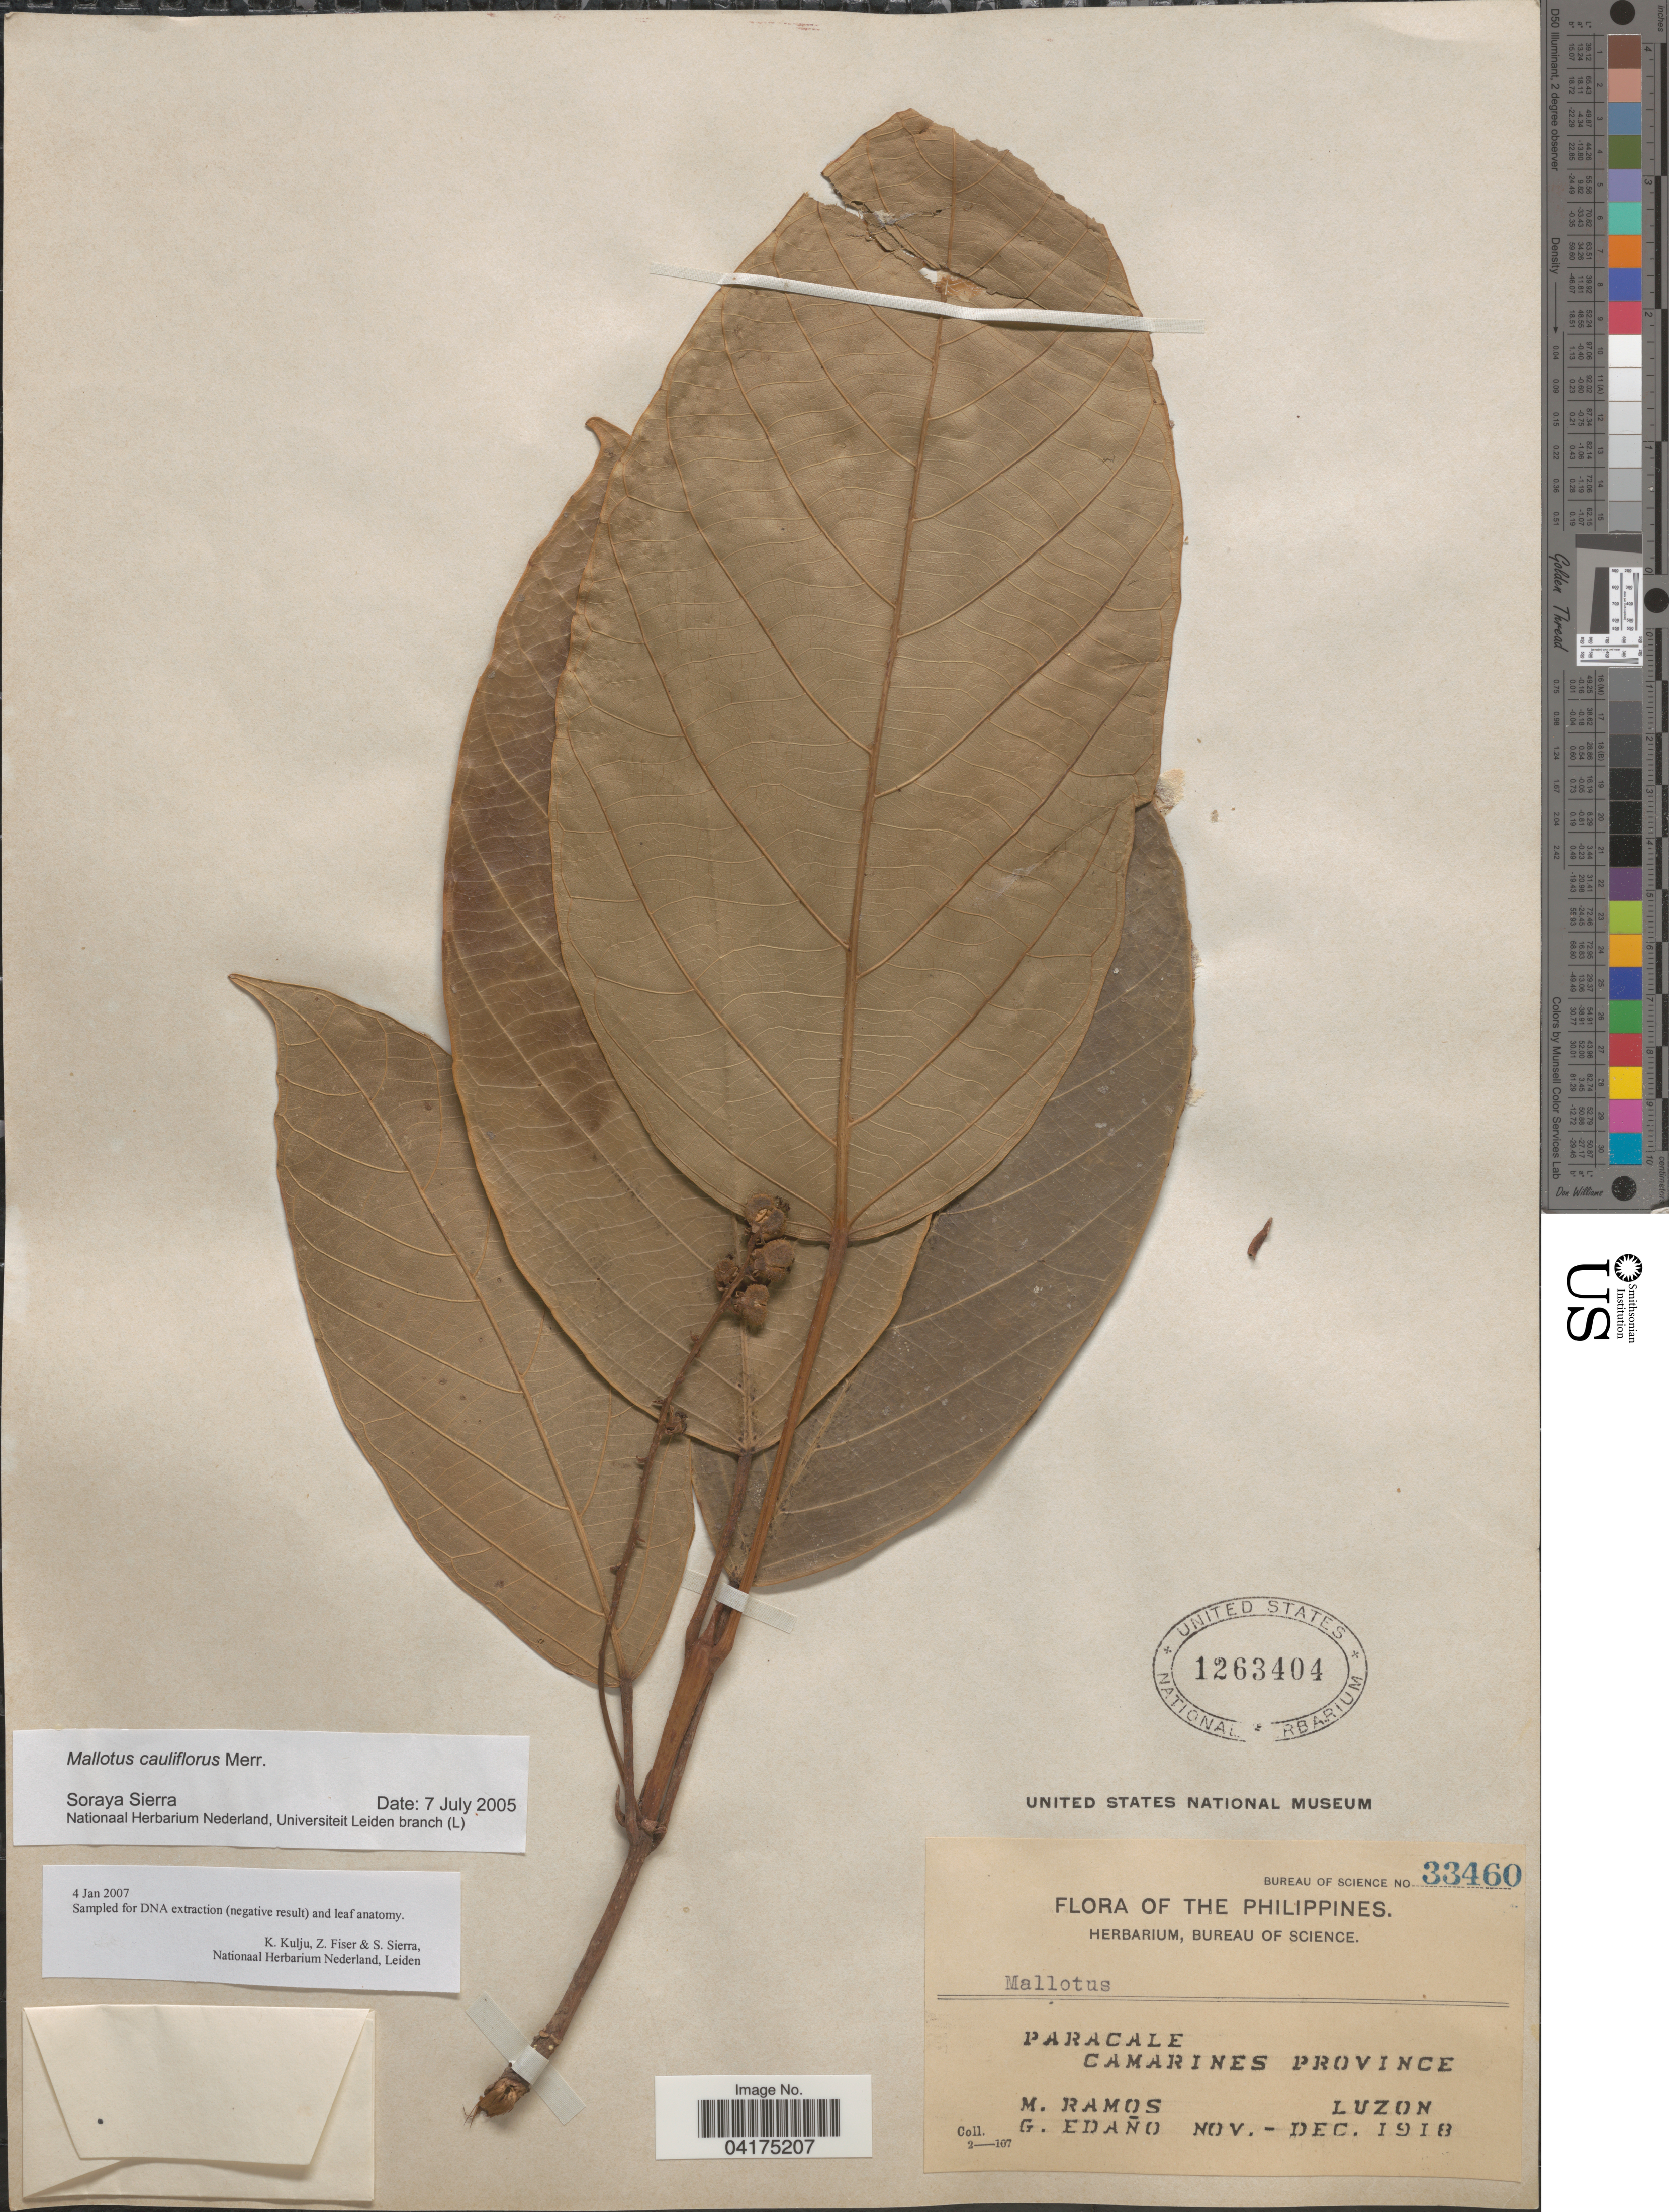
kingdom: Plantae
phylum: Tracheophyta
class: Magnoliopsida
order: Malpighiales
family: Euphorbiaceae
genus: Mallotus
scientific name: Mallotus cauliflorus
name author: Merr.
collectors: M. Ramos & G. Edaño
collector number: Bureau of Science 33460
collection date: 1918-11/1918-12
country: Philippines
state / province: Bicol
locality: Paracale. Camarines Province. Luzon.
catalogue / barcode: US 1263404